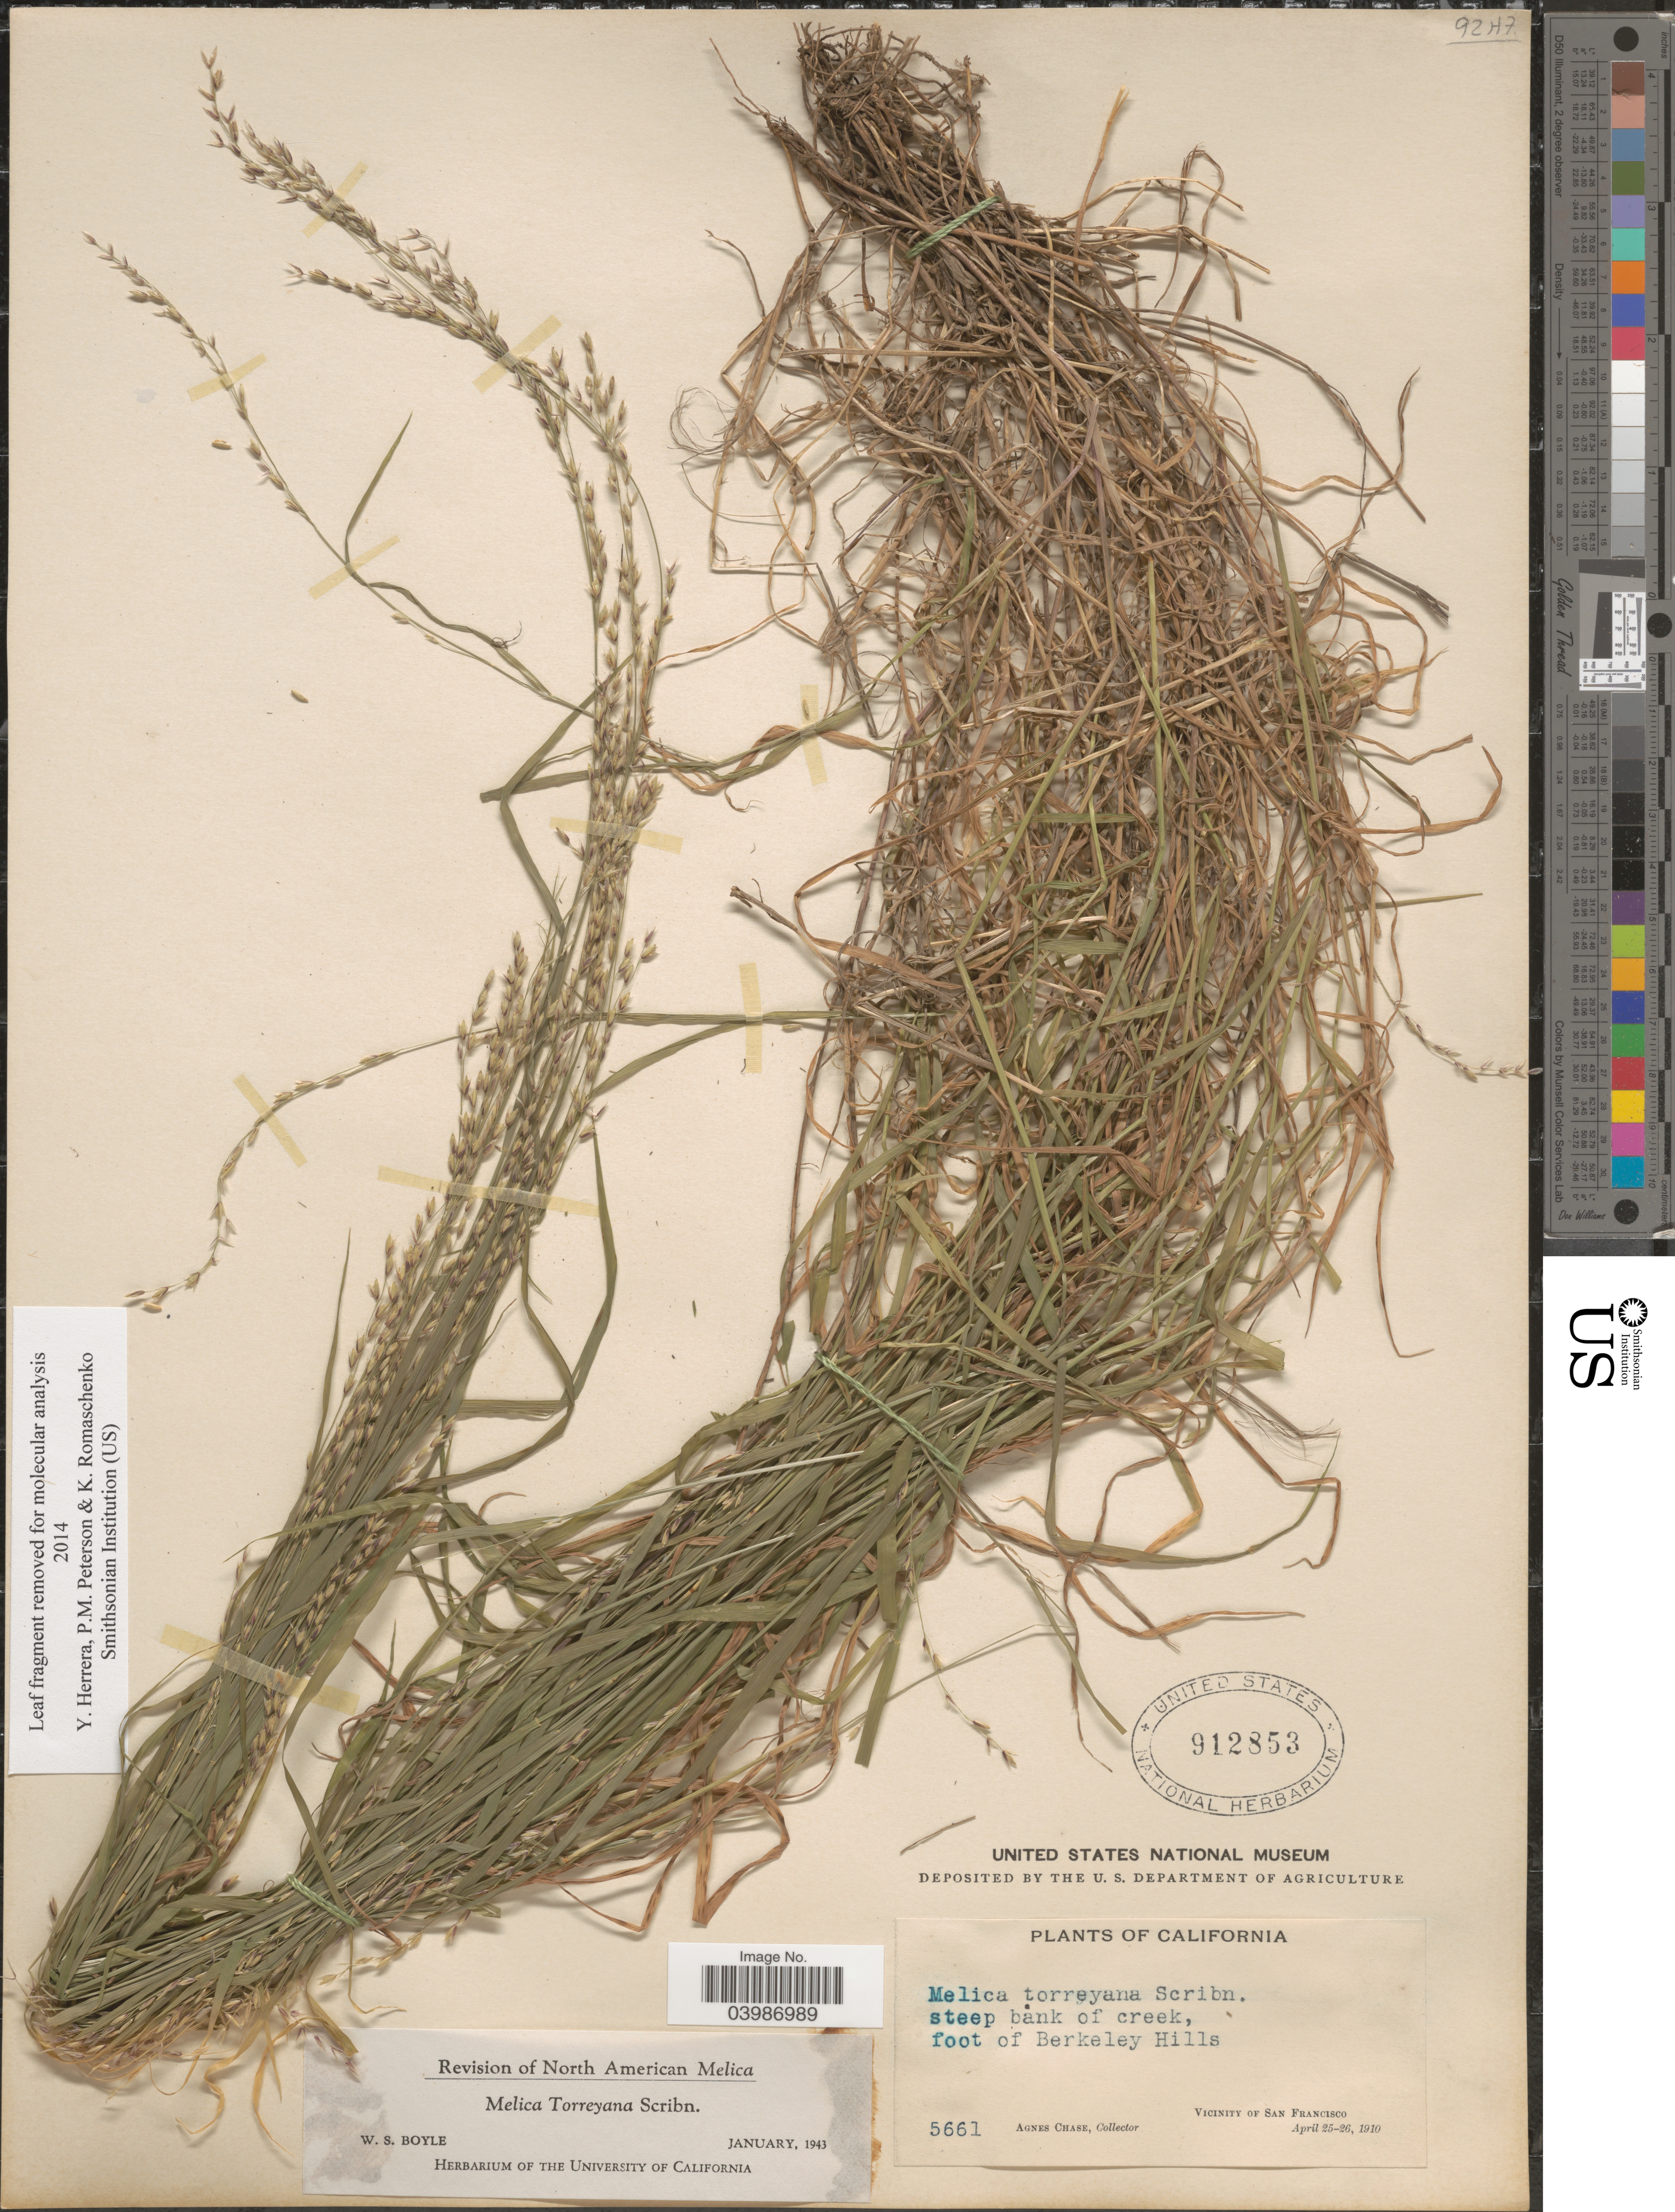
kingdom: Plantae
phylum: Tracheophyta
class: Liliopsida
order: Poales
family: Poaceae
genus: Melica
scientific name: Melica torreyana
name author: Scribn.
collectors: A. Chase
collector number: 5661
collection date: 1910-04-25/1910-04-26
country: United States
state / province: California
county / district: San Francisco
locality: Steep bank of creek, foot of Berkeley Hills. Vicinity of San Francisco.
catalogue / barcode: US 912853